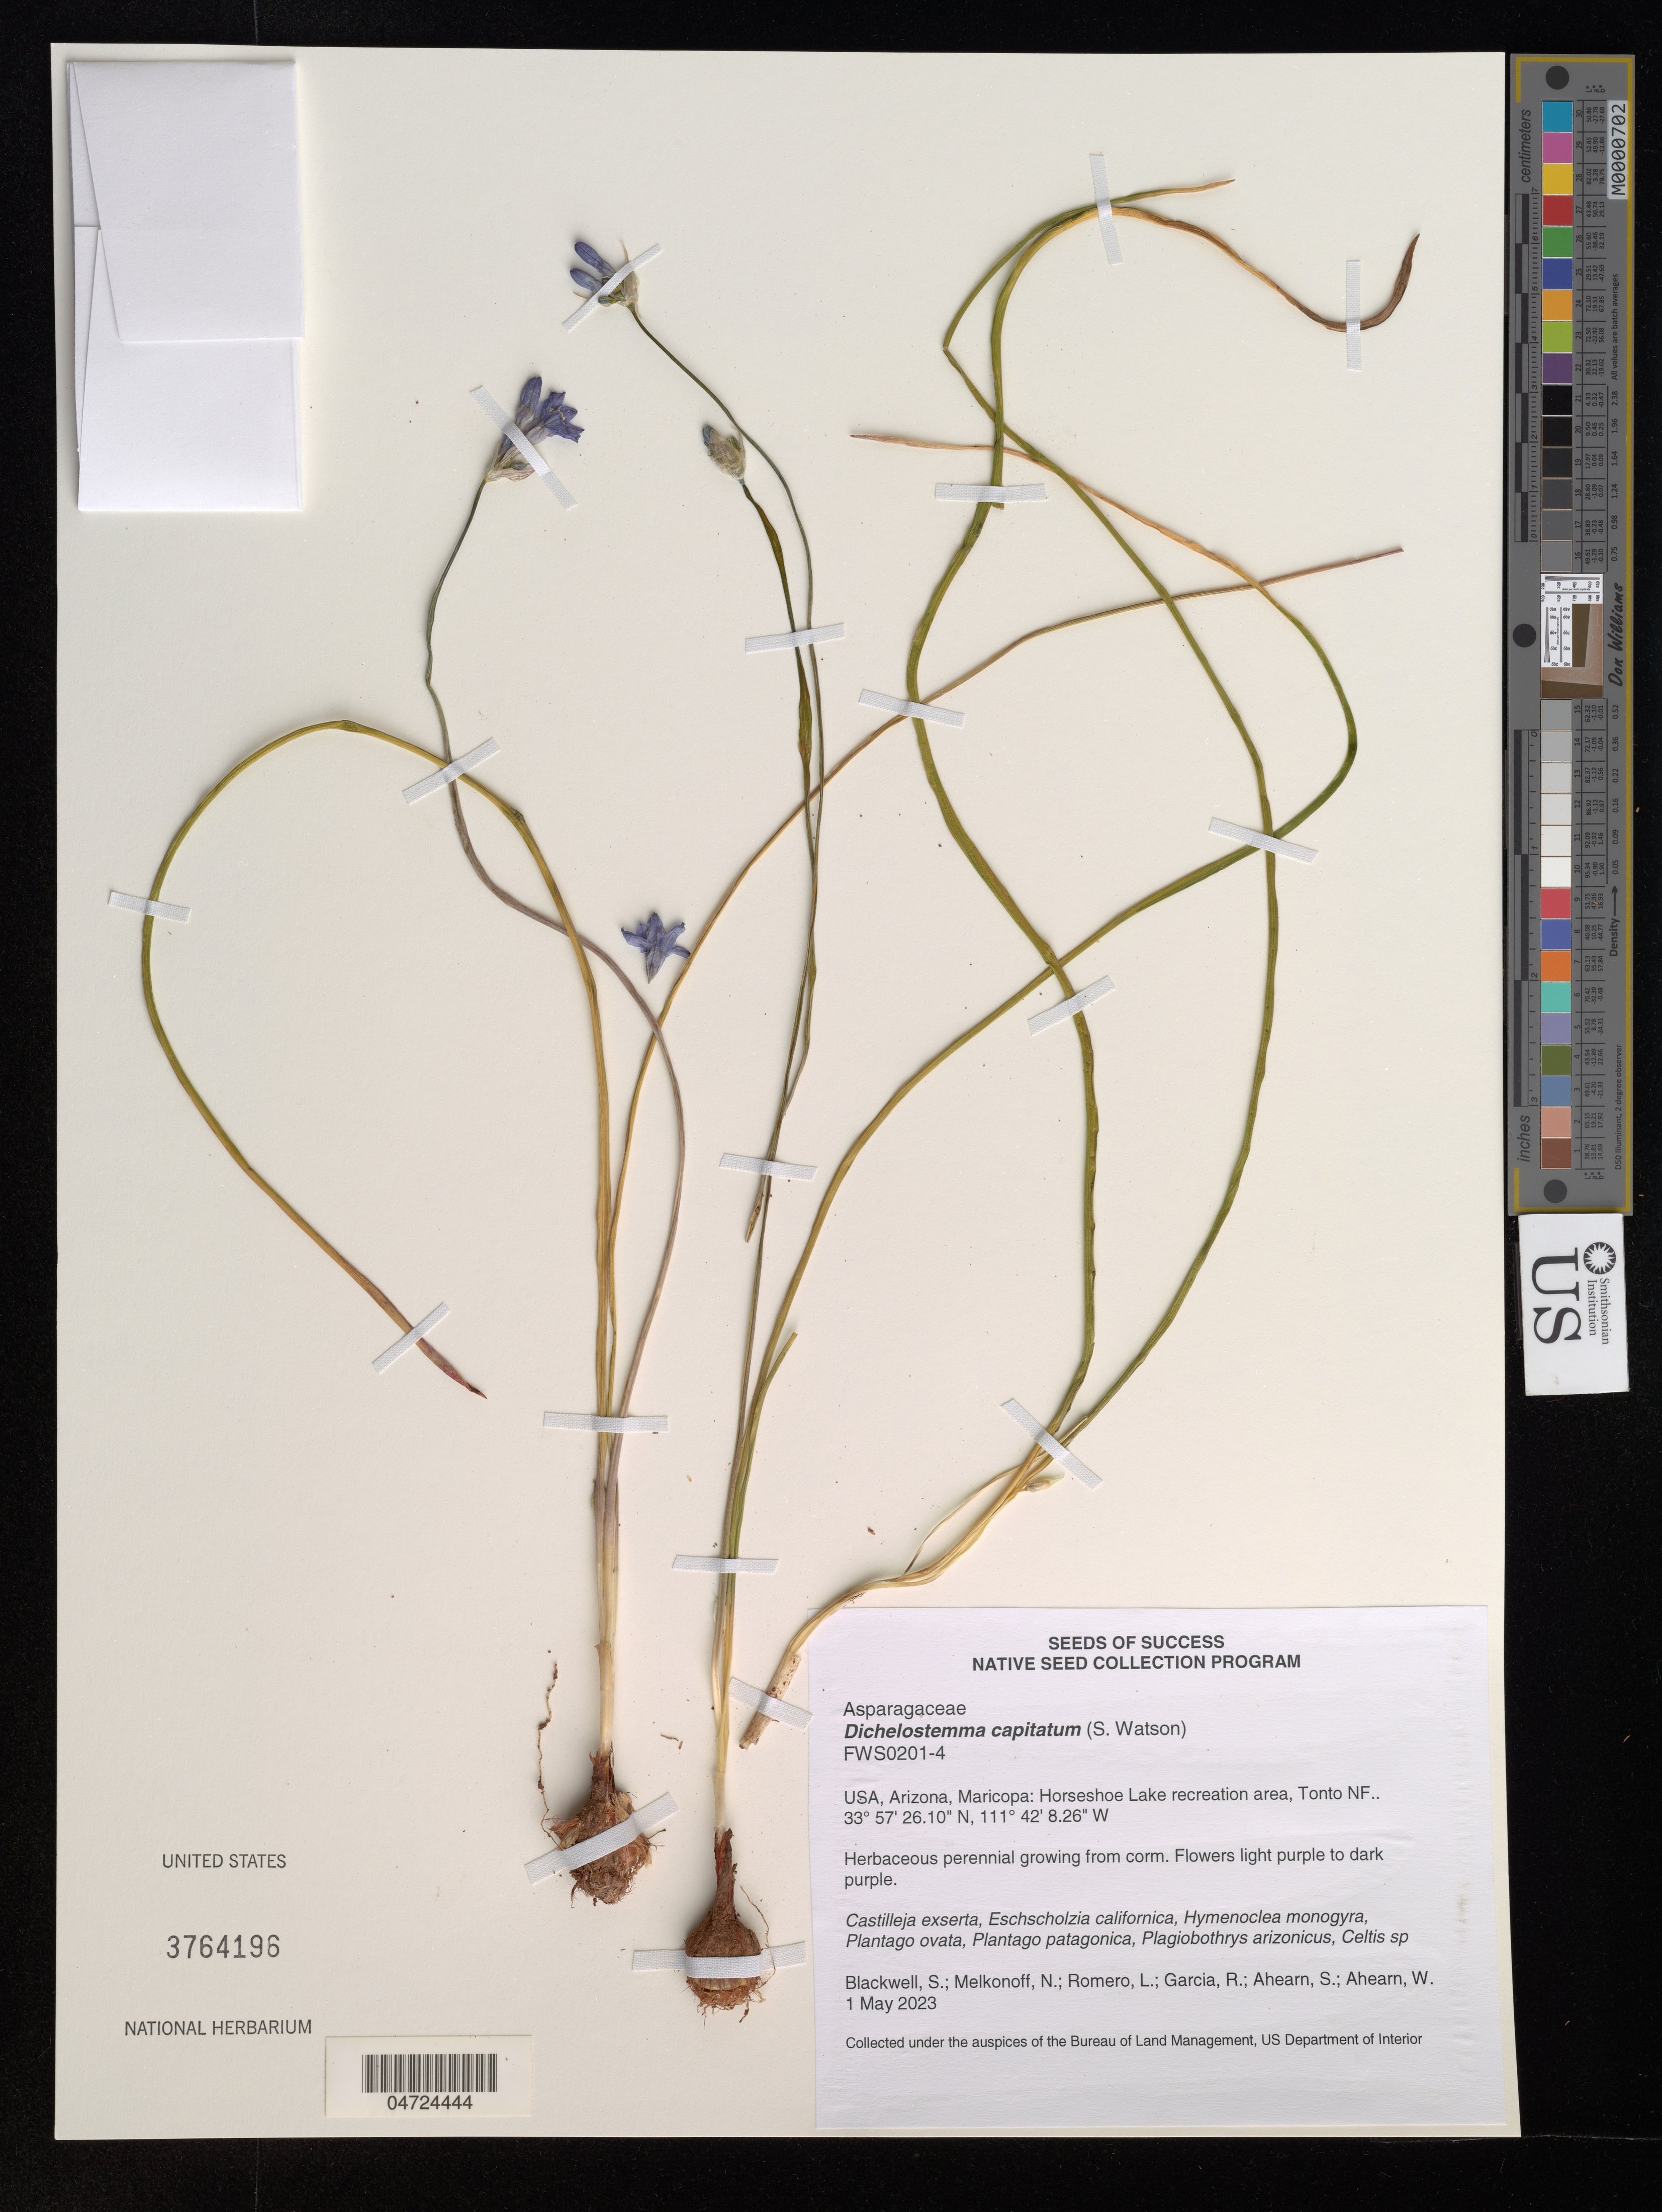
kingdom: Plantae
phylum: Tracheophyta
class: Liliopsida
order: Asparagales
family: Asparagaceae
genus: Dichelostemma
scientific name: Dichelostemma capitatum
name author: (Benth.) Alph. Wood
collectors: S. Blackwell, N. Melkonoff, L. Romero, R. García & et al.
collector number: FWS0201-4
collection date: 2023-05-01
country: United States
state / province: Arizona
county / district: Maricopa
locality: Maricopa: Horseshoe Lake recreation area, Tonto NF.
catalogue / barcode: US 3764196